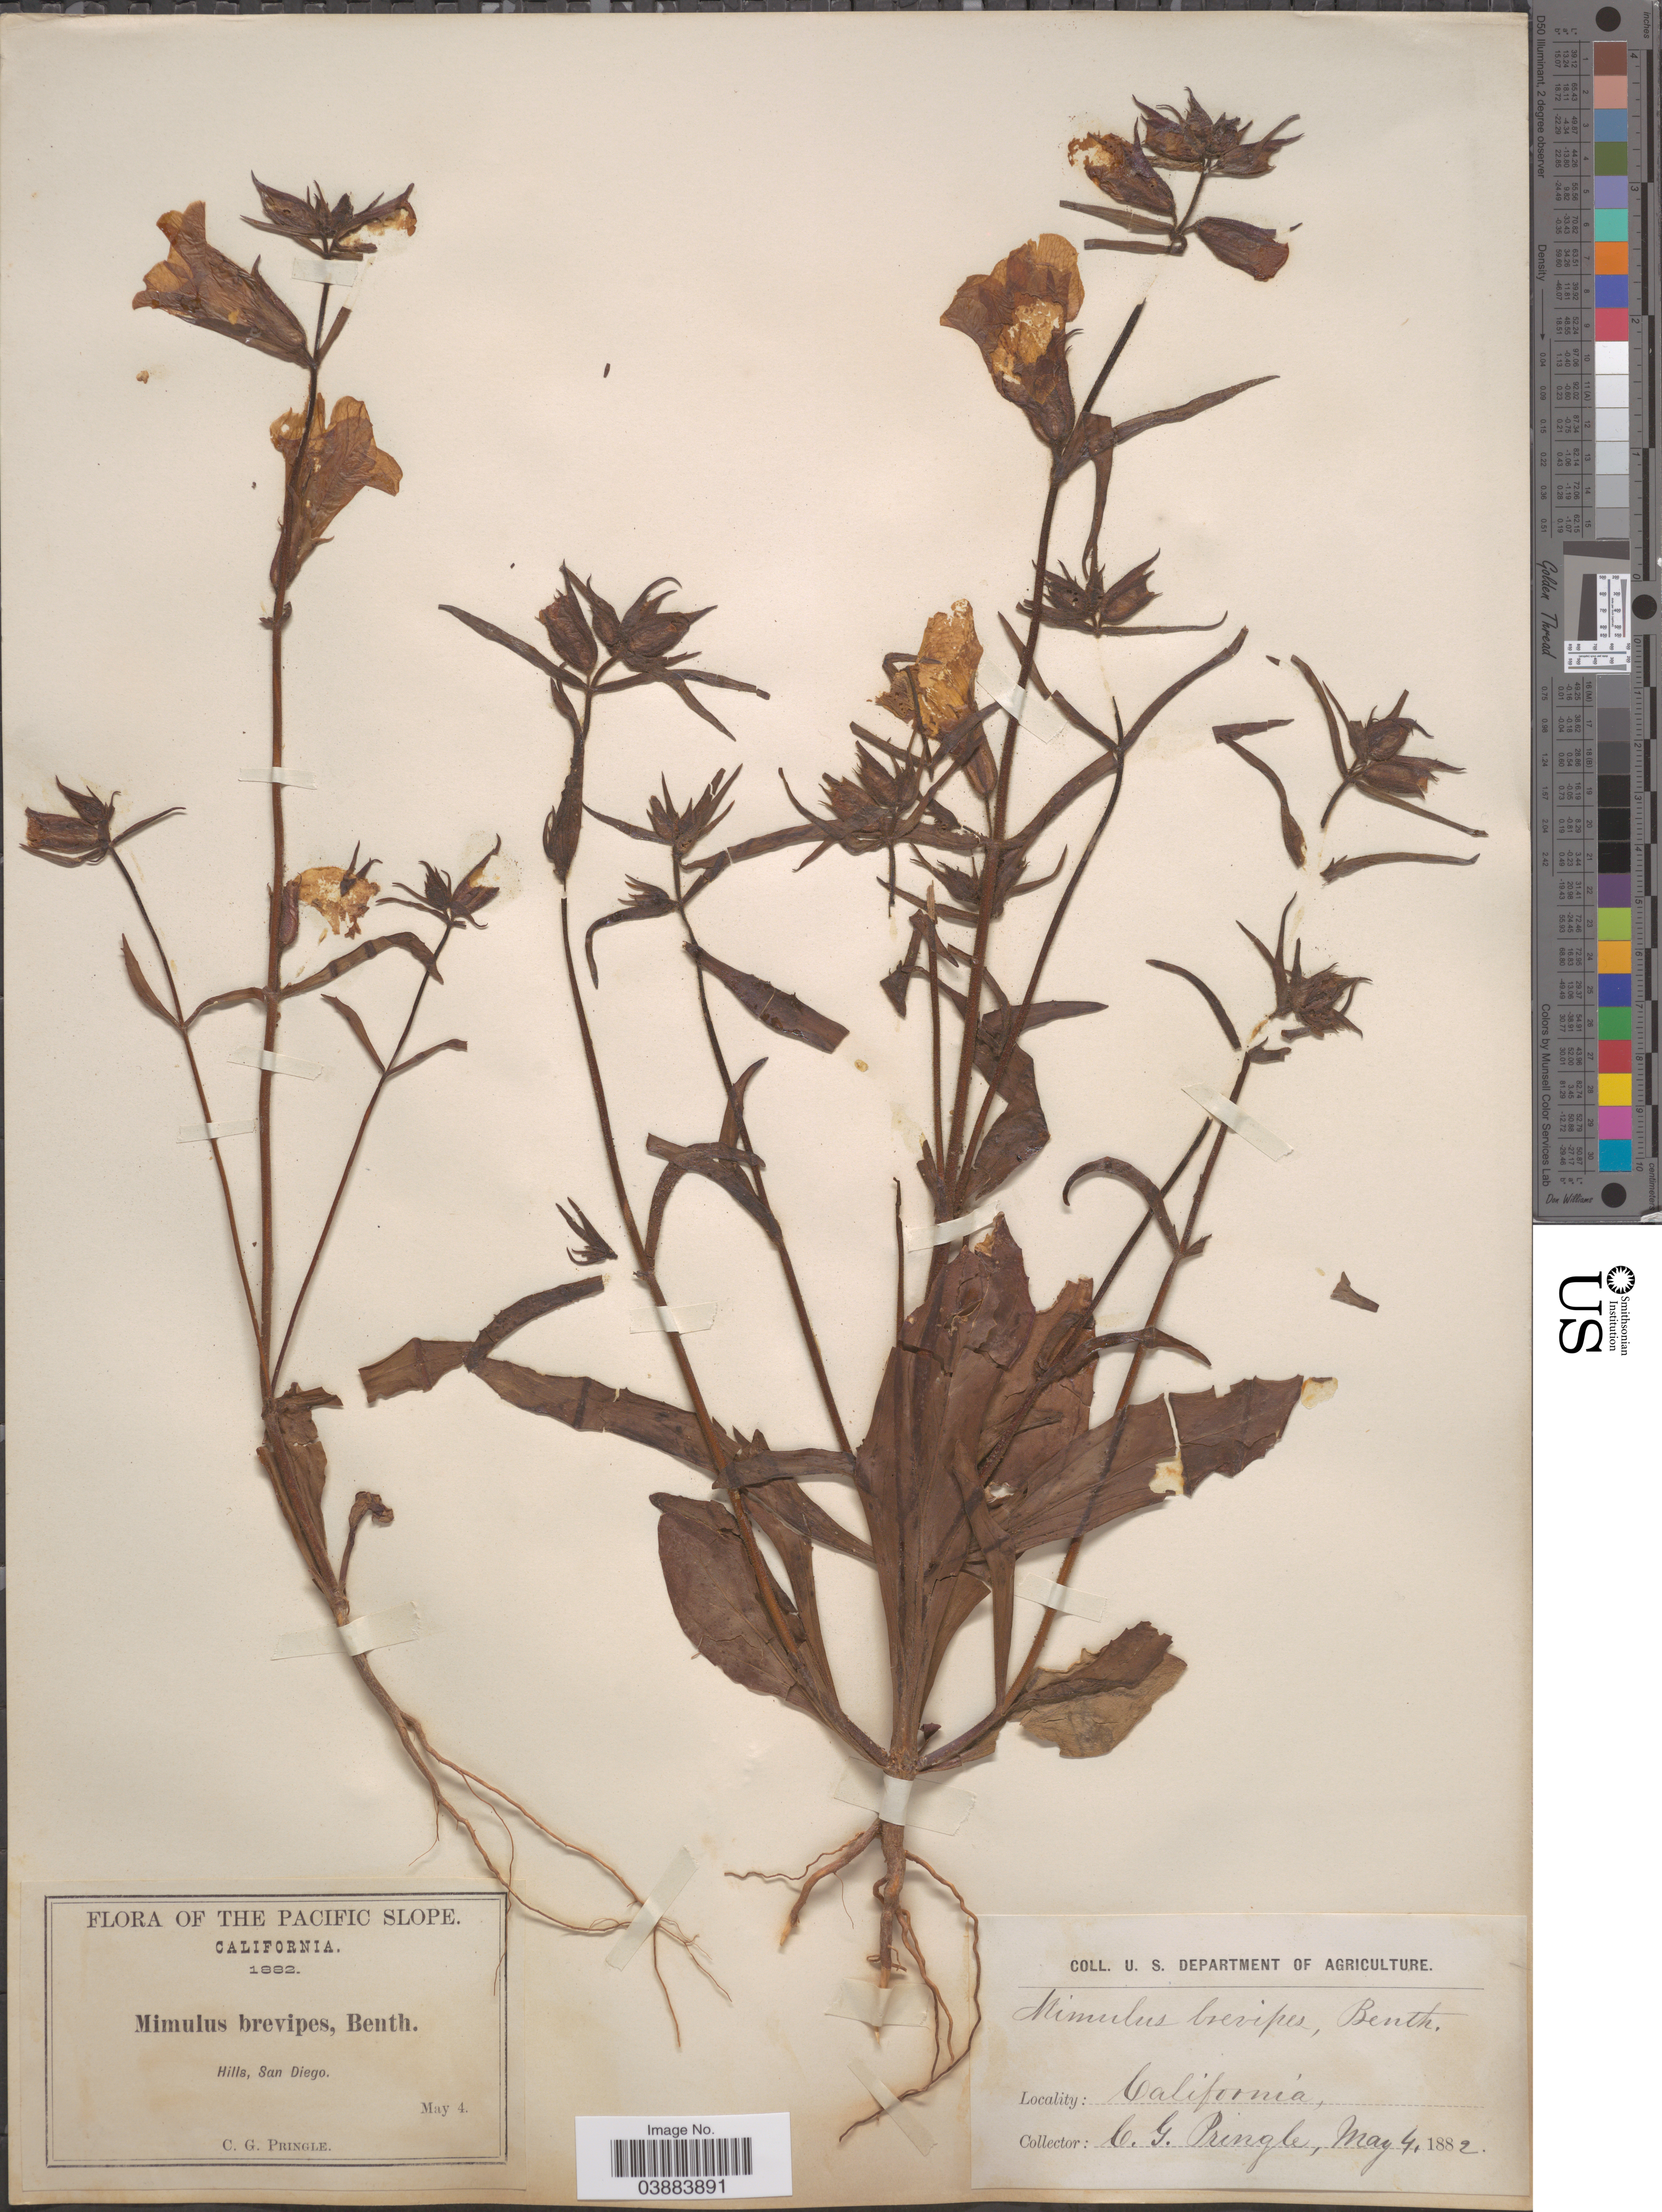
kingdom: Plantae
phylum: Tracheophyta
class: Magnoliopsida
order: Lamiales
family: Phrymaceae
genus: Eunanus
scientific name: Eunanus brevipes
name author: (Benth.) Greene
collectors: C. G. Pringle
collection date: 1882-05-04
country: United States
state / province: California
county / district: San Diego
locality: The Pacific Slope. Hills, San Diego.